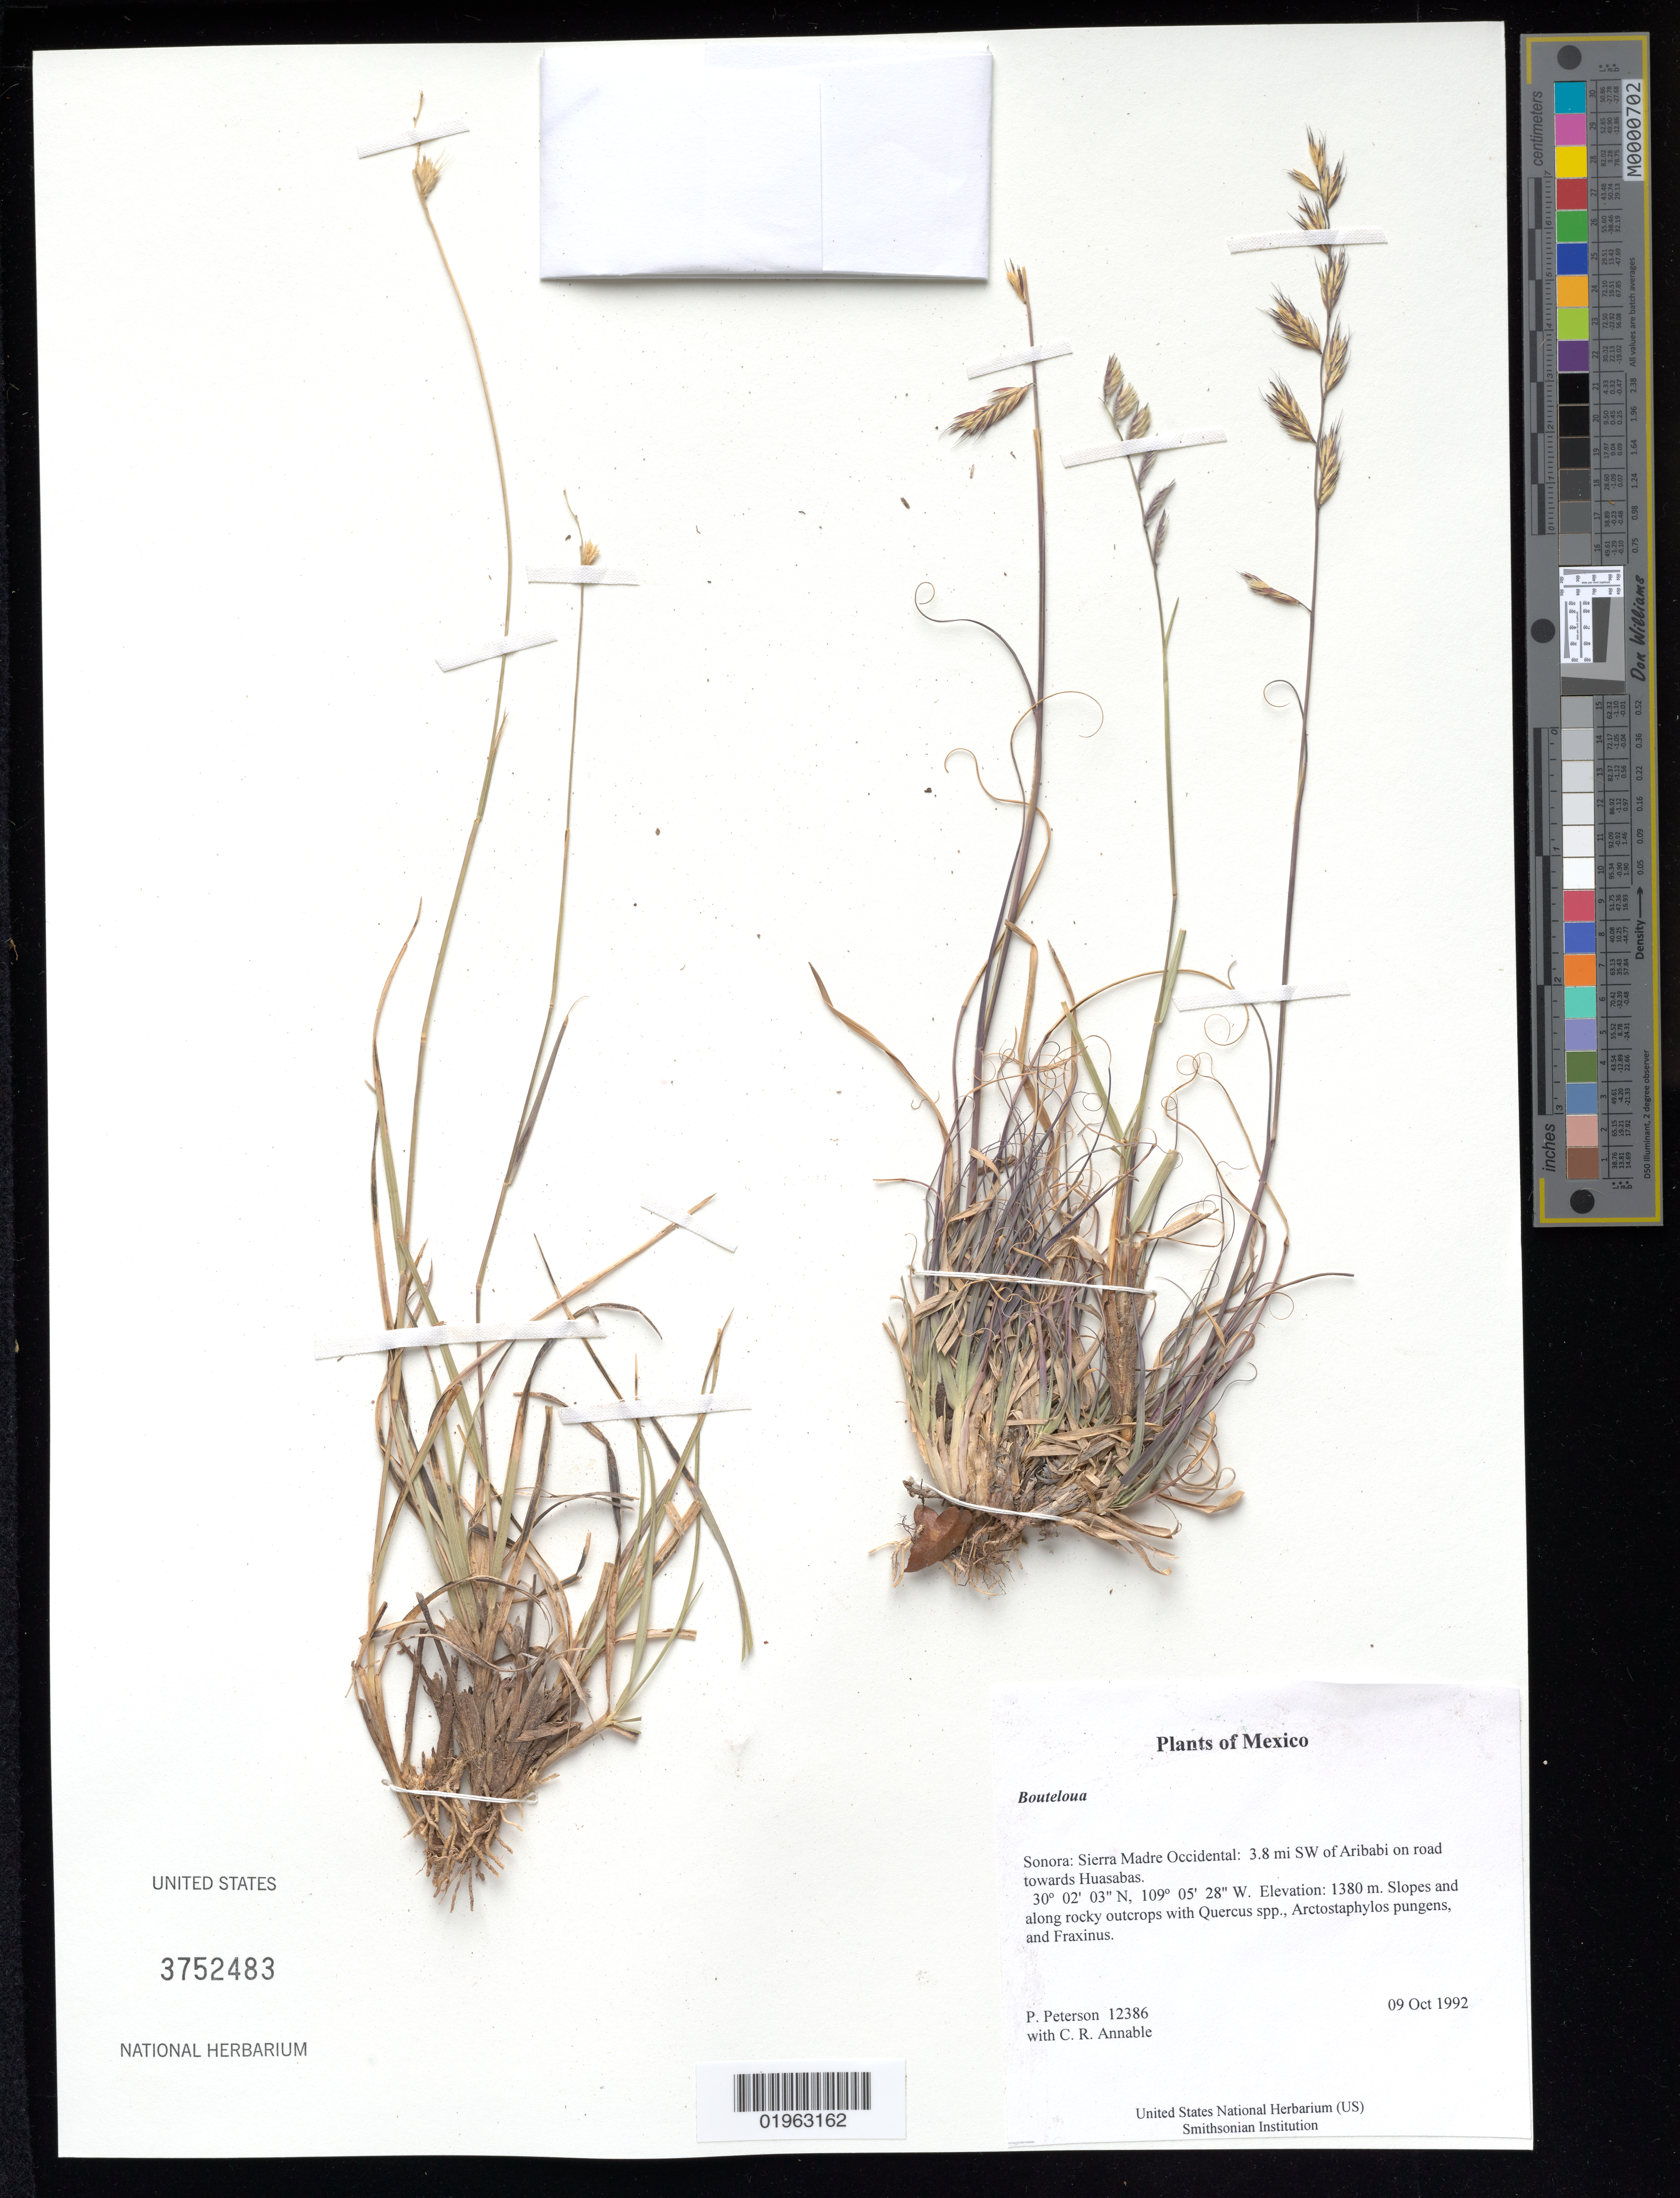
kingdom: Plantae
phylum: Tracheophyta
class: Liliopsida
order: Poales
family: Poaceae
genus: Bouteloua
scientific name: Bouteloua sp.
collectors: P. M. Peterson & C. R. Annable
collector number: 12386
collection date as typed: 09 Oct 1992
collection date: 1992-10-09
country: Mexico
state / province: Sonora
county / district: Sierra Madre Occidental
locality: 3.8 mi SW of Aribabi on road towards Huasabas.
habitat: Slopes and along rocky outcrops with Quercus spp., Arctostaphylos pungens, and Fraxinus.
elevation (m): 1380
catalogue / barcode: US 3752483